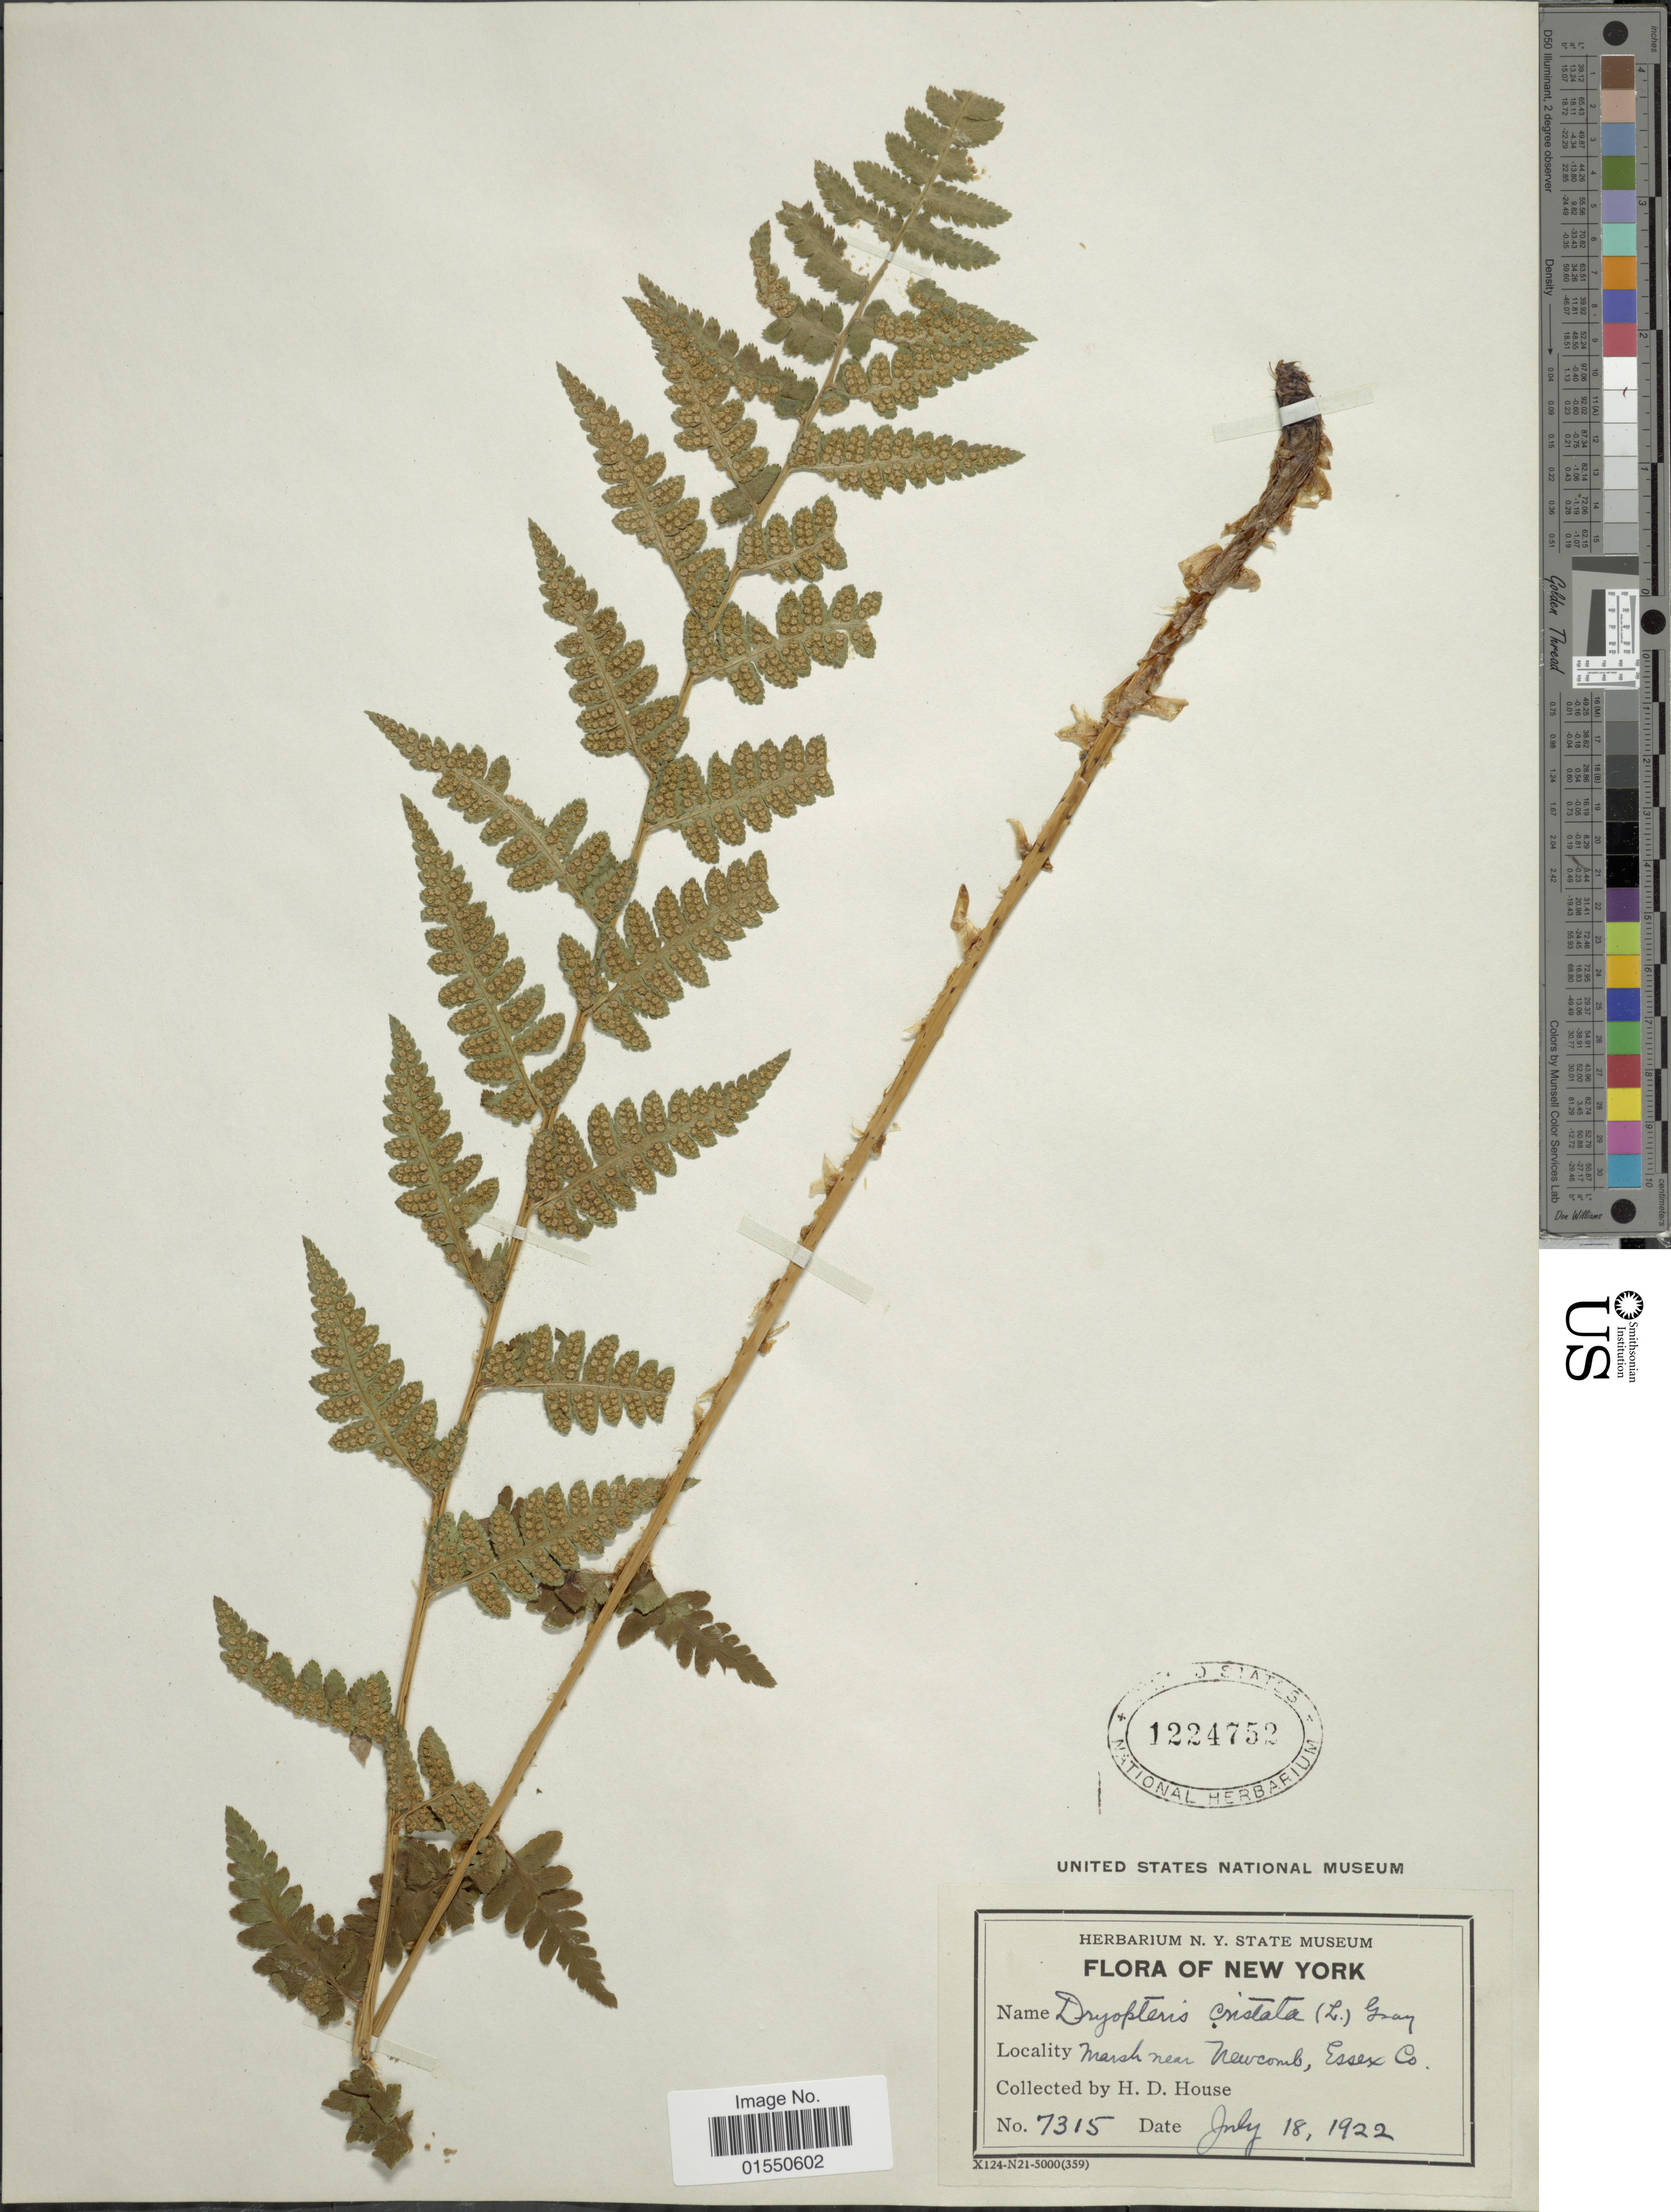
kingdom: Plantae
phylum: Tracheophyta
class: Polypodiopsida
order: Polypodiales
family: Dryopteridaceae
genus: Dryopteris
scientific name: Dryopteris cristata var. spinulosa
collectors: H. D. House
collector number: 7315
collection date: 1922-07-18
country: United States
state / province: New York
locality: Marsh near Newcomb, Essex Co.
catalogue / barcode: US 1224752